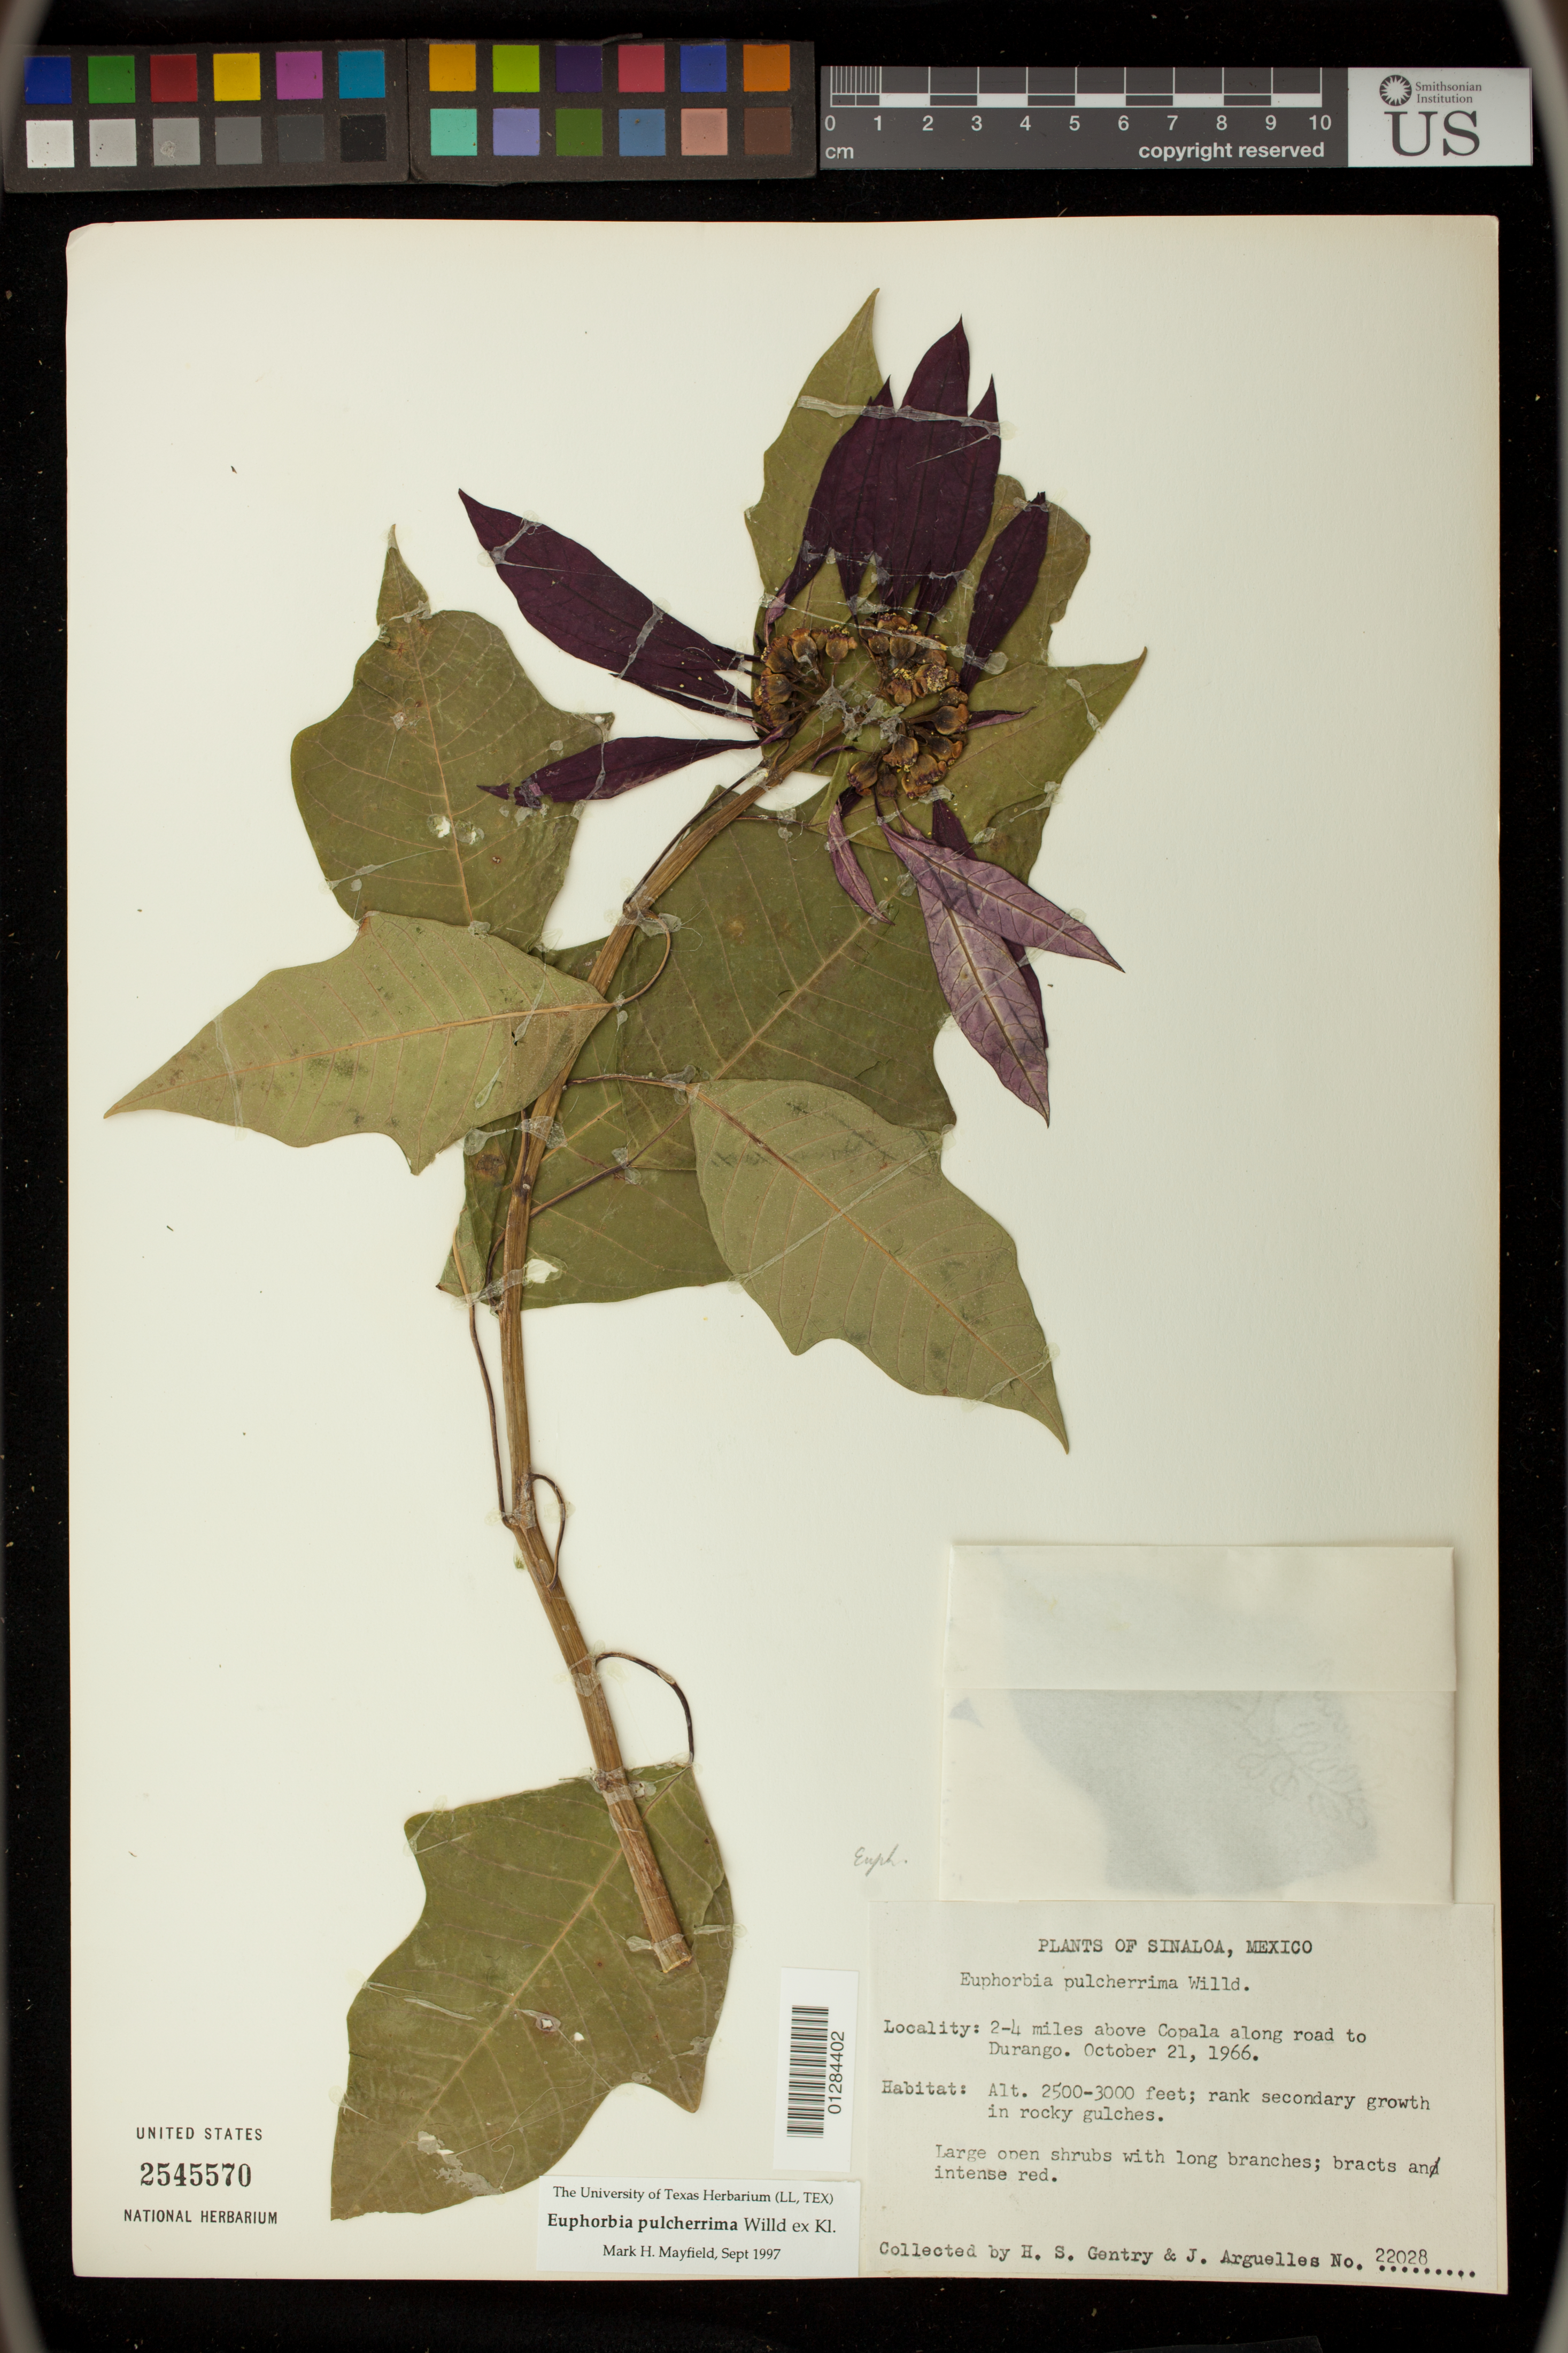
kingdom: Plantae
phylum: Tracheophyta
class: Magnoliopsida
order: Malpighiales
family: Euphorbiaceae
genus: Euphorbia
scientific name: Euphorbia pulcherrima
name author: Willd. ex Klotzsch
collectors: H. S. Gentry & J. Arguelles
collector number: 22028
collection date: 1966-10-21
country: Mexico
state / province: Sinaloa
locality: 2 - 4 miles above Copala along road to Durango.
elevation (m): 762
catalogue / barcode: US 2545570